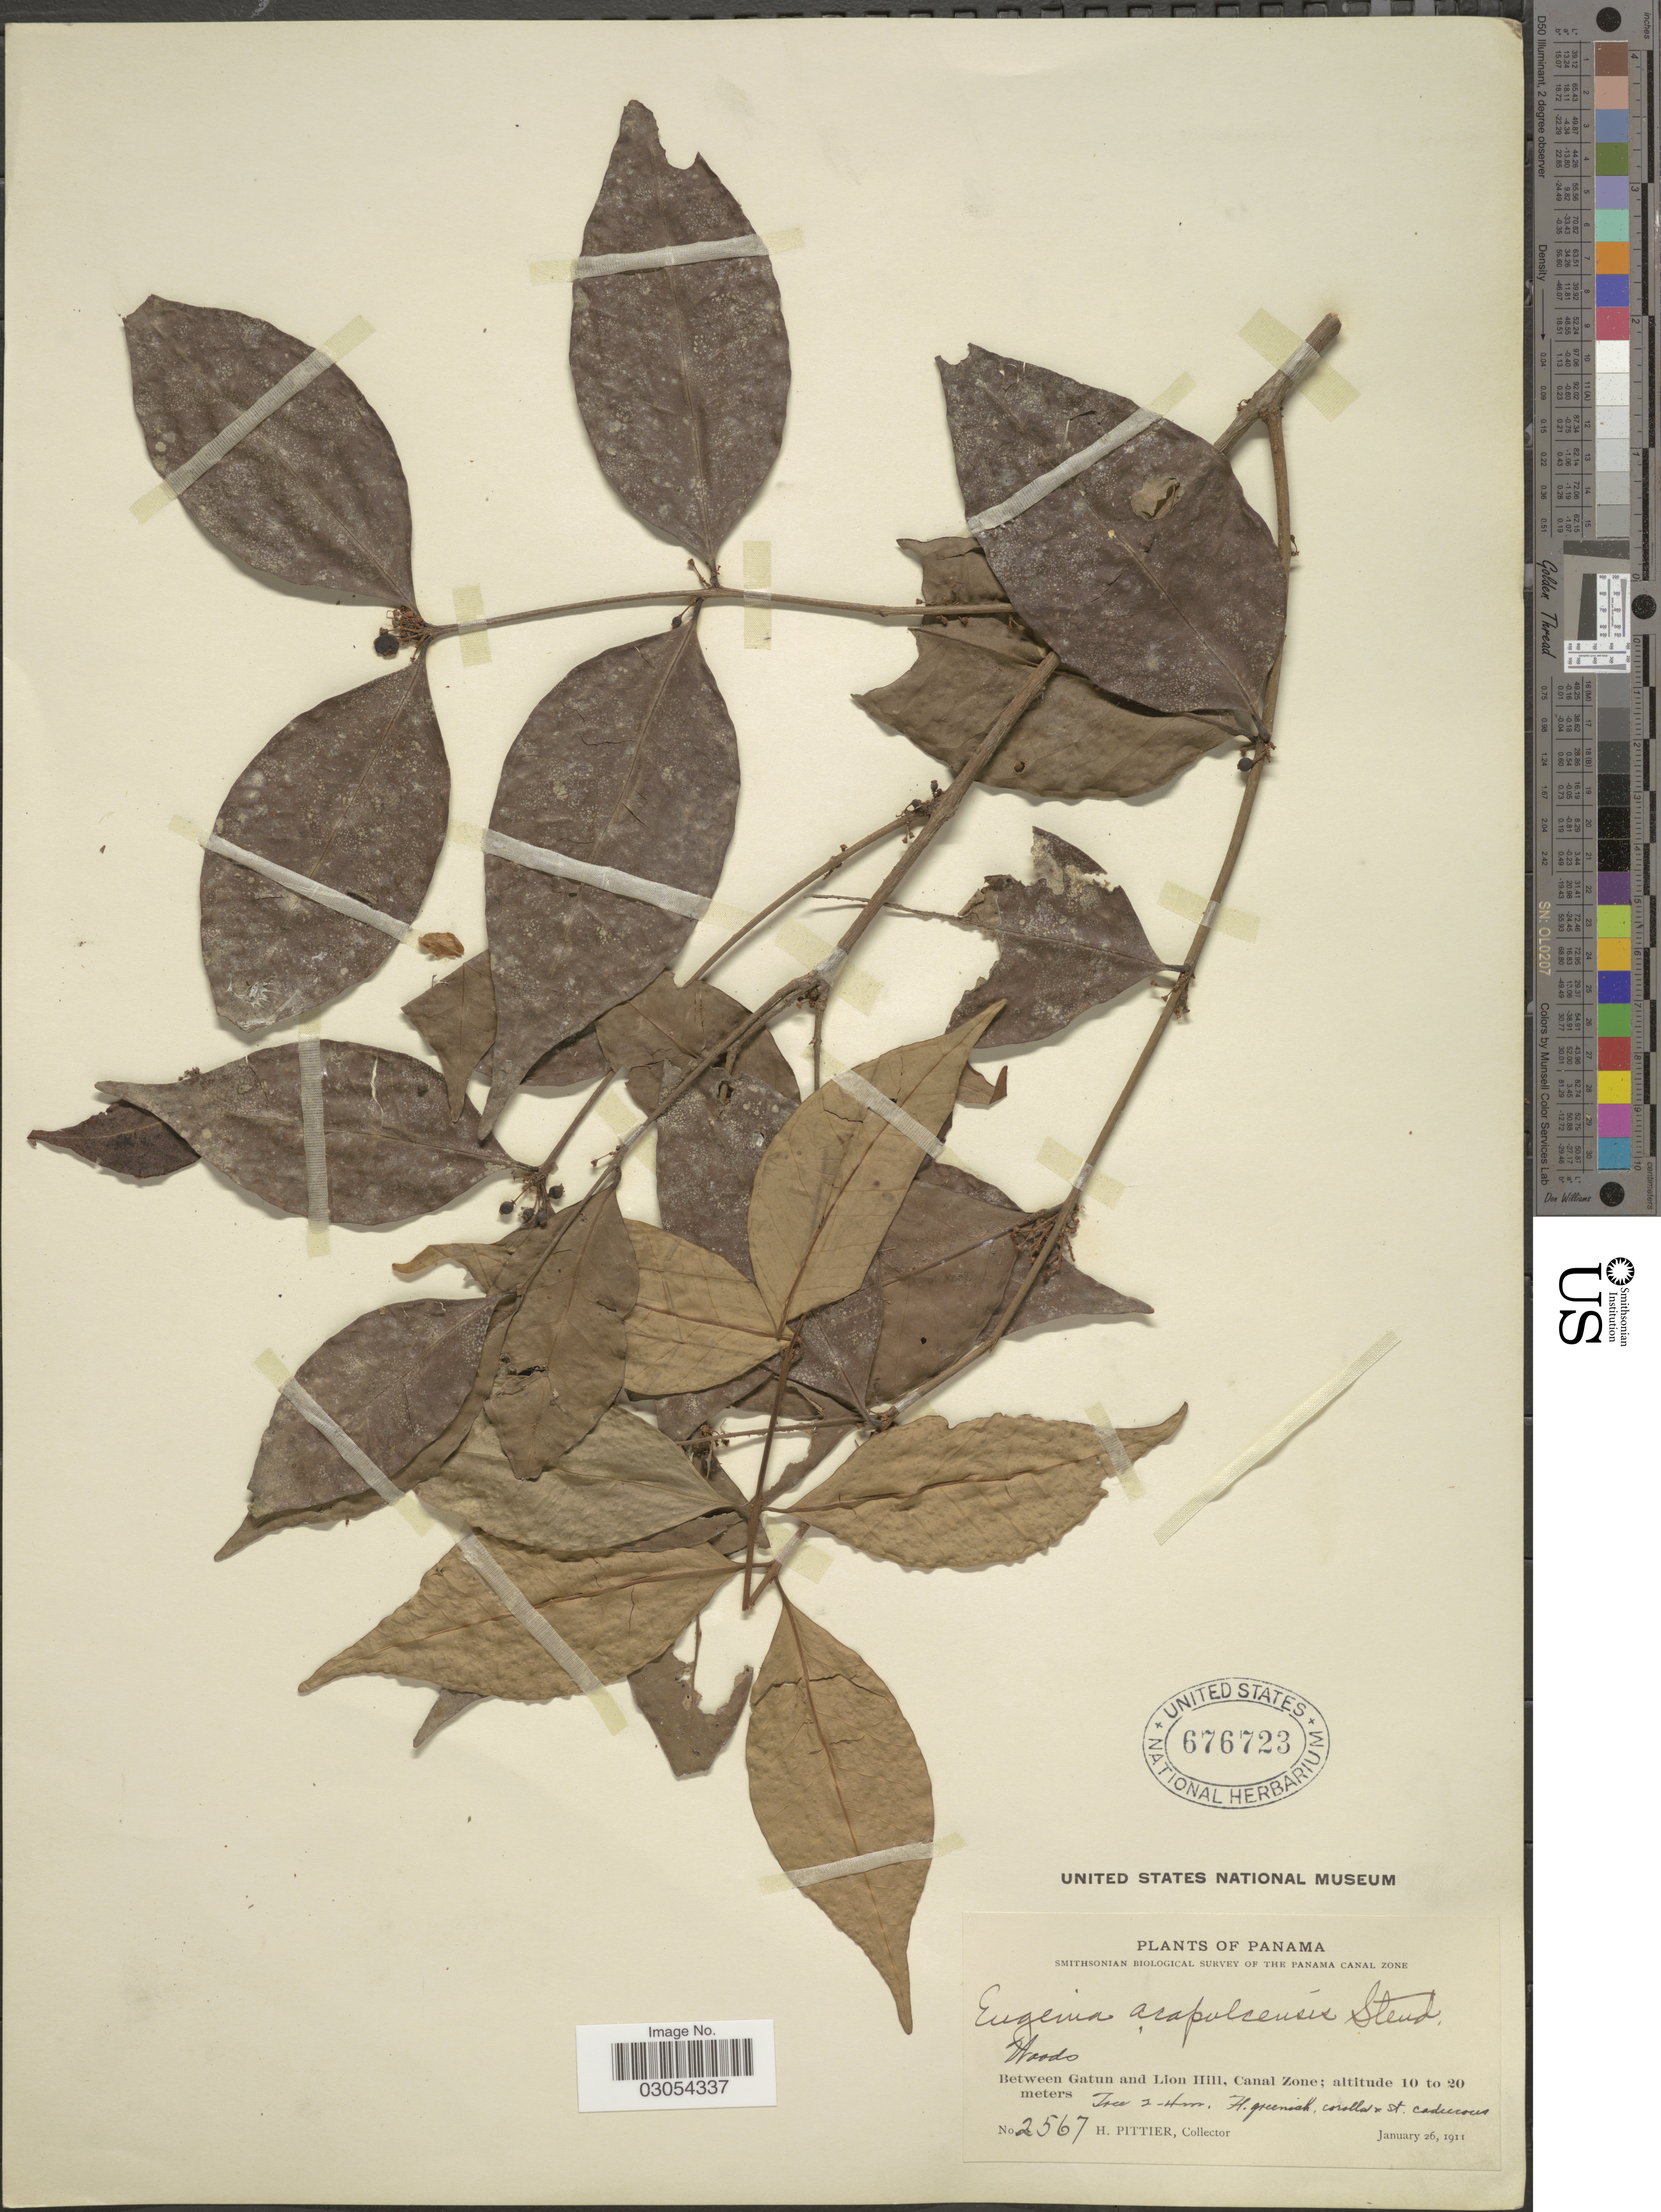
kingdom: Plantae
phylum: Tracheophyta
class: Magnoliopsida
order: Myrtales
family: Myrtaceae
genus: Eugenia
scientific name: Eugenia sp.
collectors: H. F. Pittier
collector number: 2567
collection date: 1911-01-26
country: Panama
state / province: Colón / Panamá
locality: Between Gatun and Lion Hill, Canal Zone.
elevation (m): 10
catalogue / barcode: US 676723